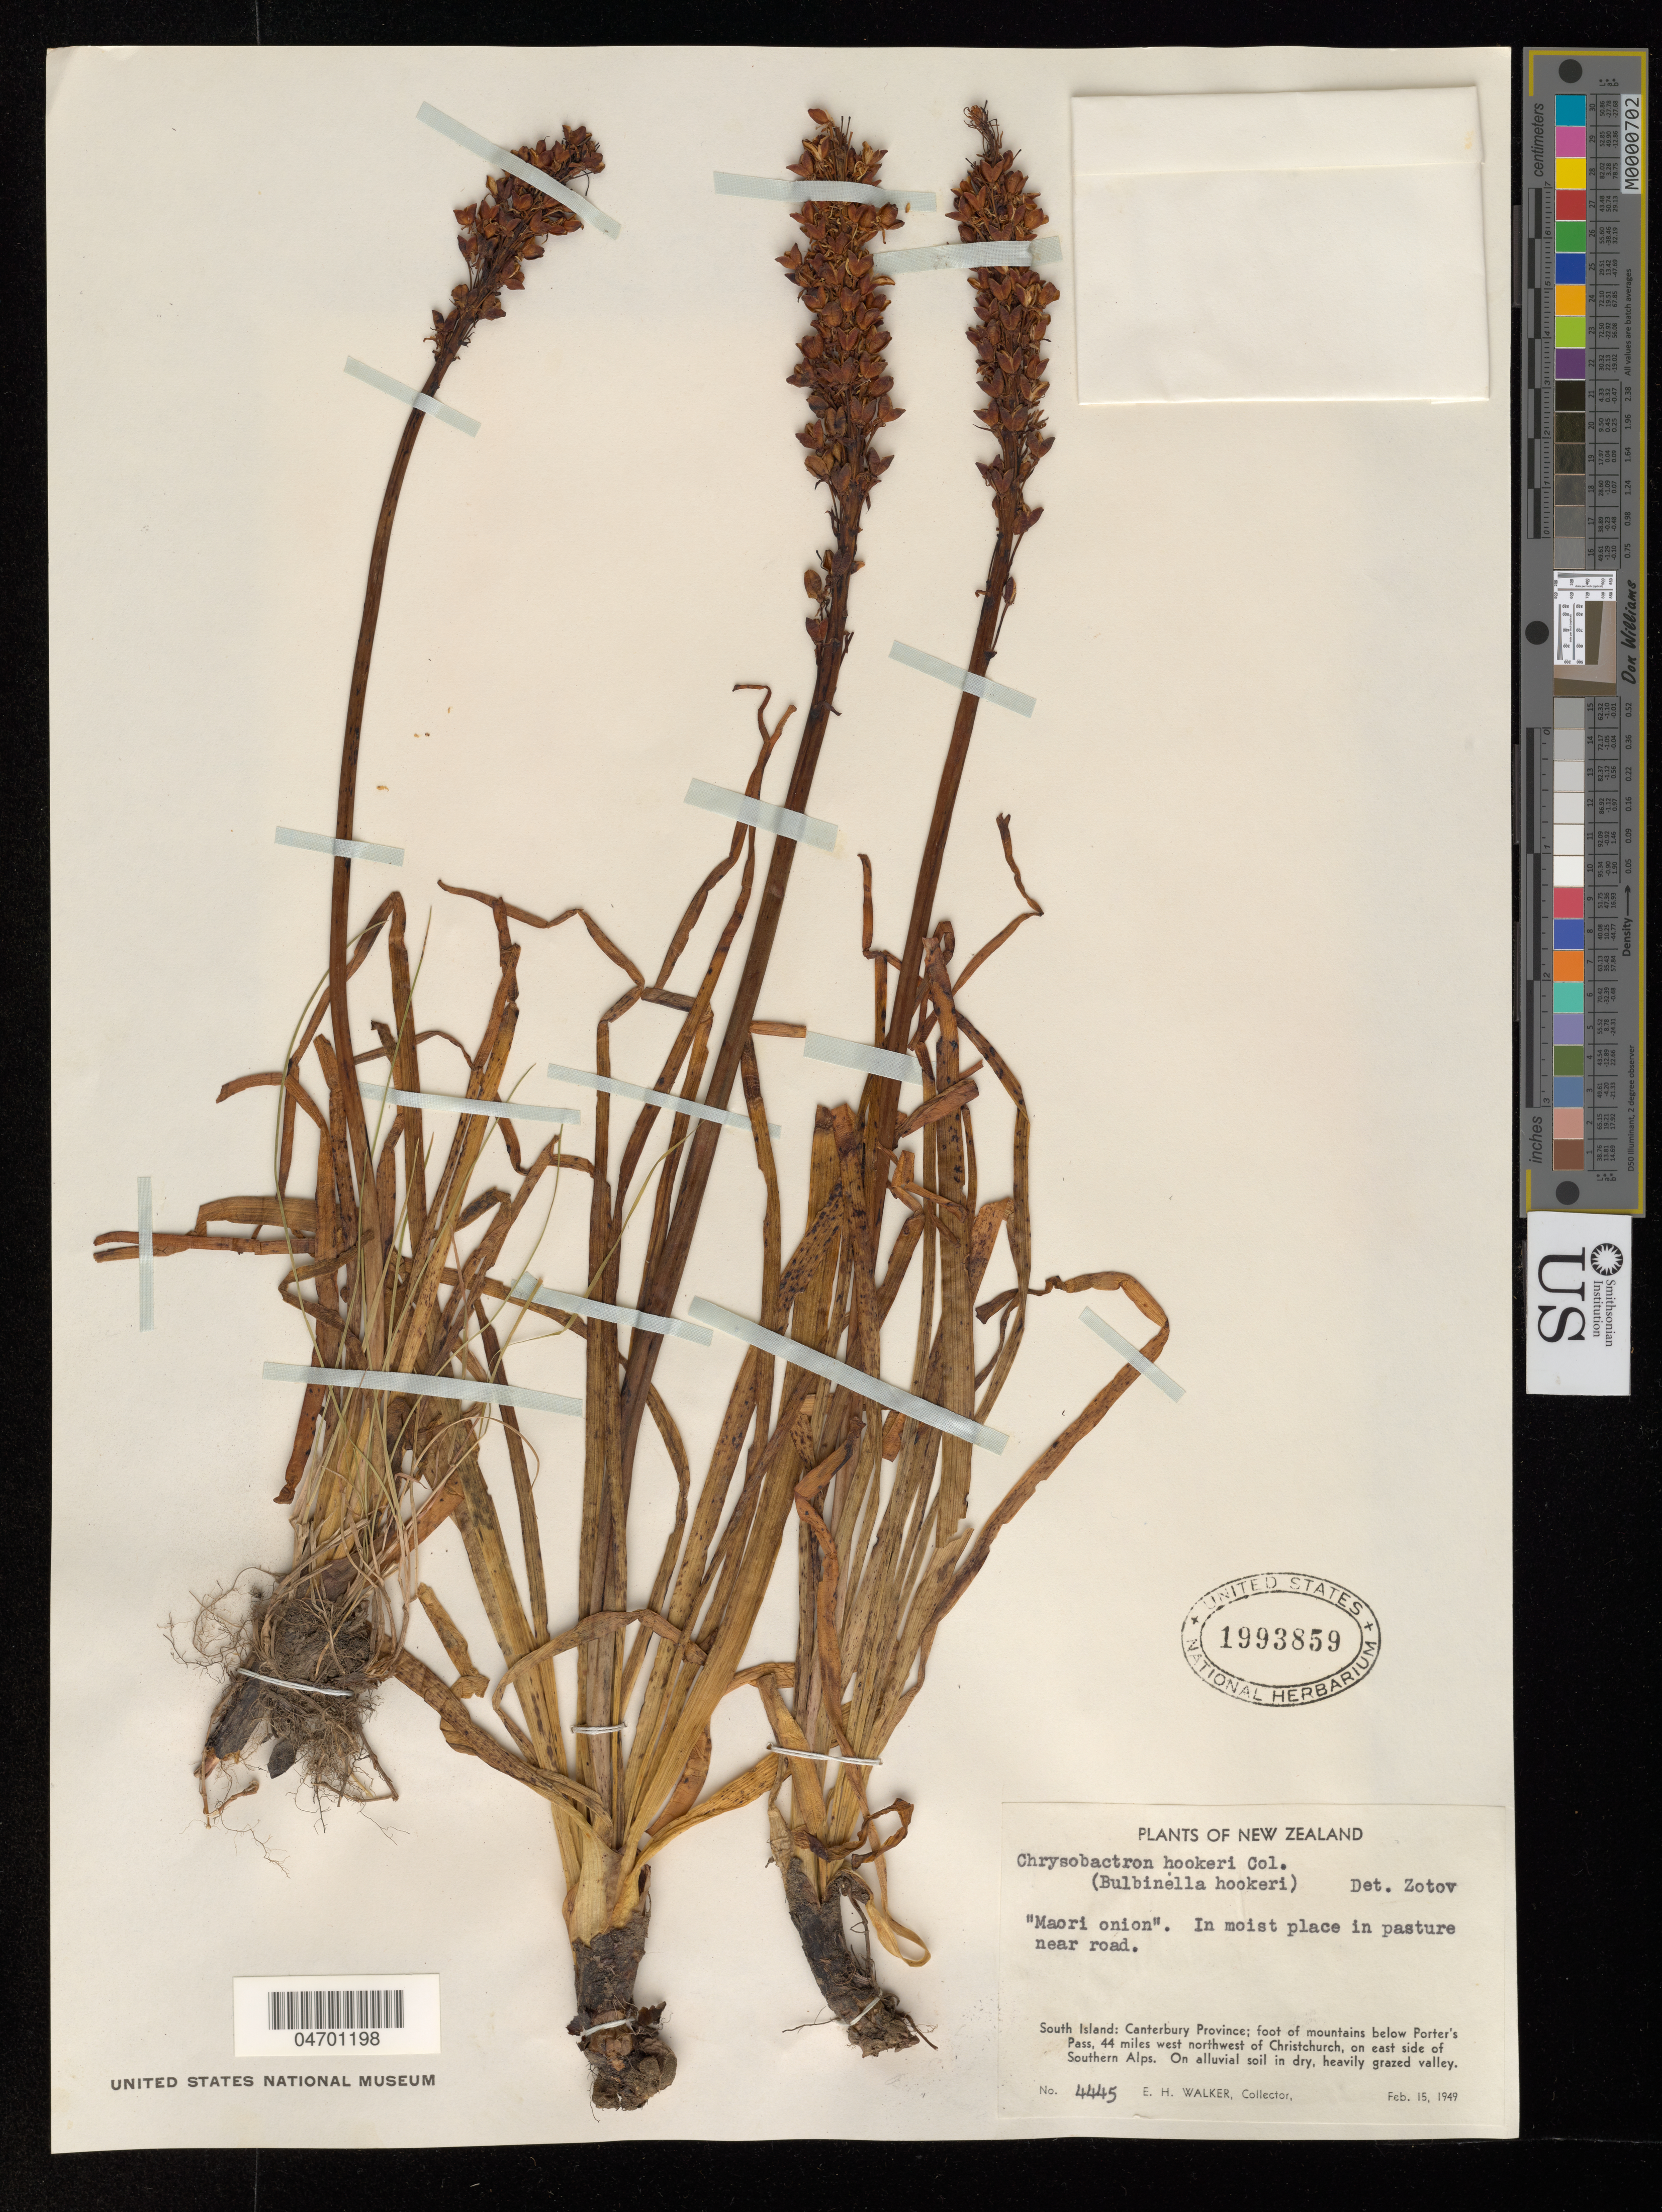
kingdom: Plantae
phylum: Tracheophyta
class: Liliopsida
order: Asparagales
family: Asphodelaceae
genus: Bulbinella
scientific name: Bulbinella hookeri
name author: (Colenso ex Hook.) Mottet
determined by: Strong, Mark T., (BOT), Smithsonian Institution - National Museum of Natural History (UNITED STATES)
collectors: E. H. Walker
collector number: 4445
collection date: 1949-02-15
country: New Zealand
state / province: Canterbury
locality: In moist place in pasture near road. South Island: foot of mountains below Porter's Pass, 44 miles west northwest of Christchurch, on east side of Southern Alps.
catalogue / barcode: US 1993859